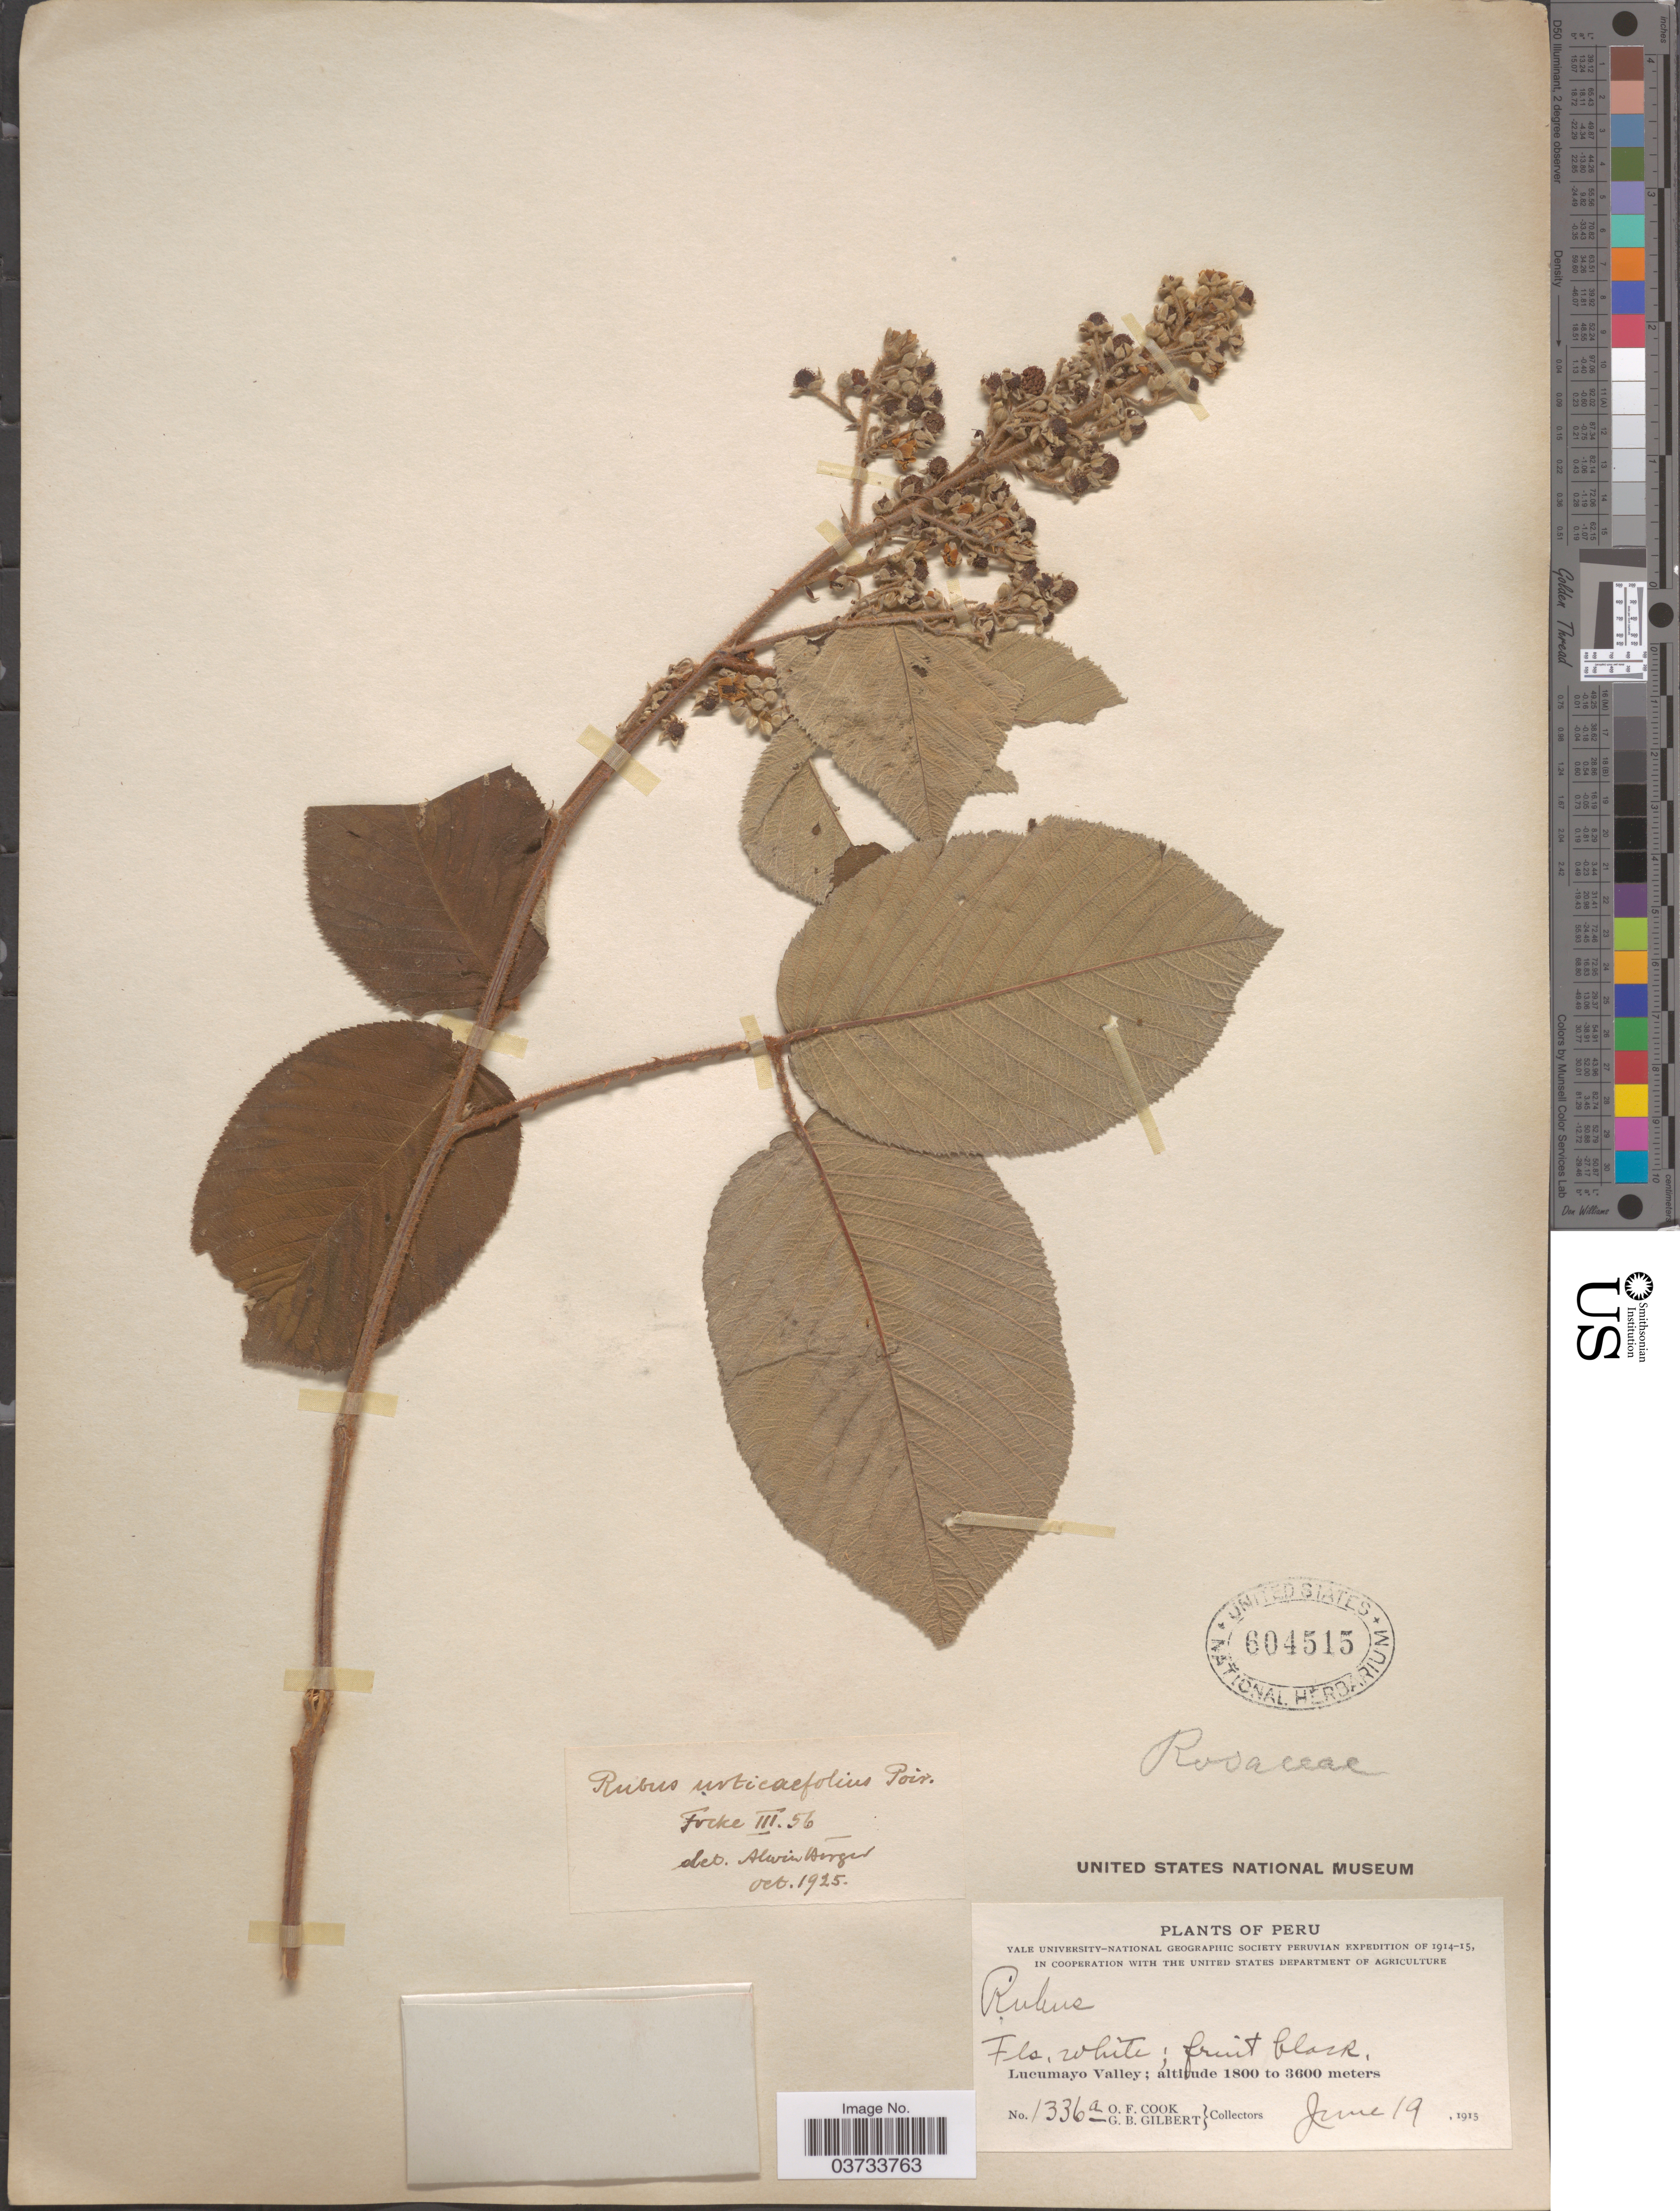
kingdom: Plantae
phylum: Tracheophyta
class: Magnoliopsida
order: Rosales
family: Rosaceae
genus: Rubus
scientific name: Rubus urticifolius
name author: Poir.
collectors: O. F. Cook & G. B. Gilbert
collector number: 1336a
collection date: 1915-06-19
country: Peru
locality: Lucumayo Valley.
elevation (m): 1800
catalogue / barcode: US 604515